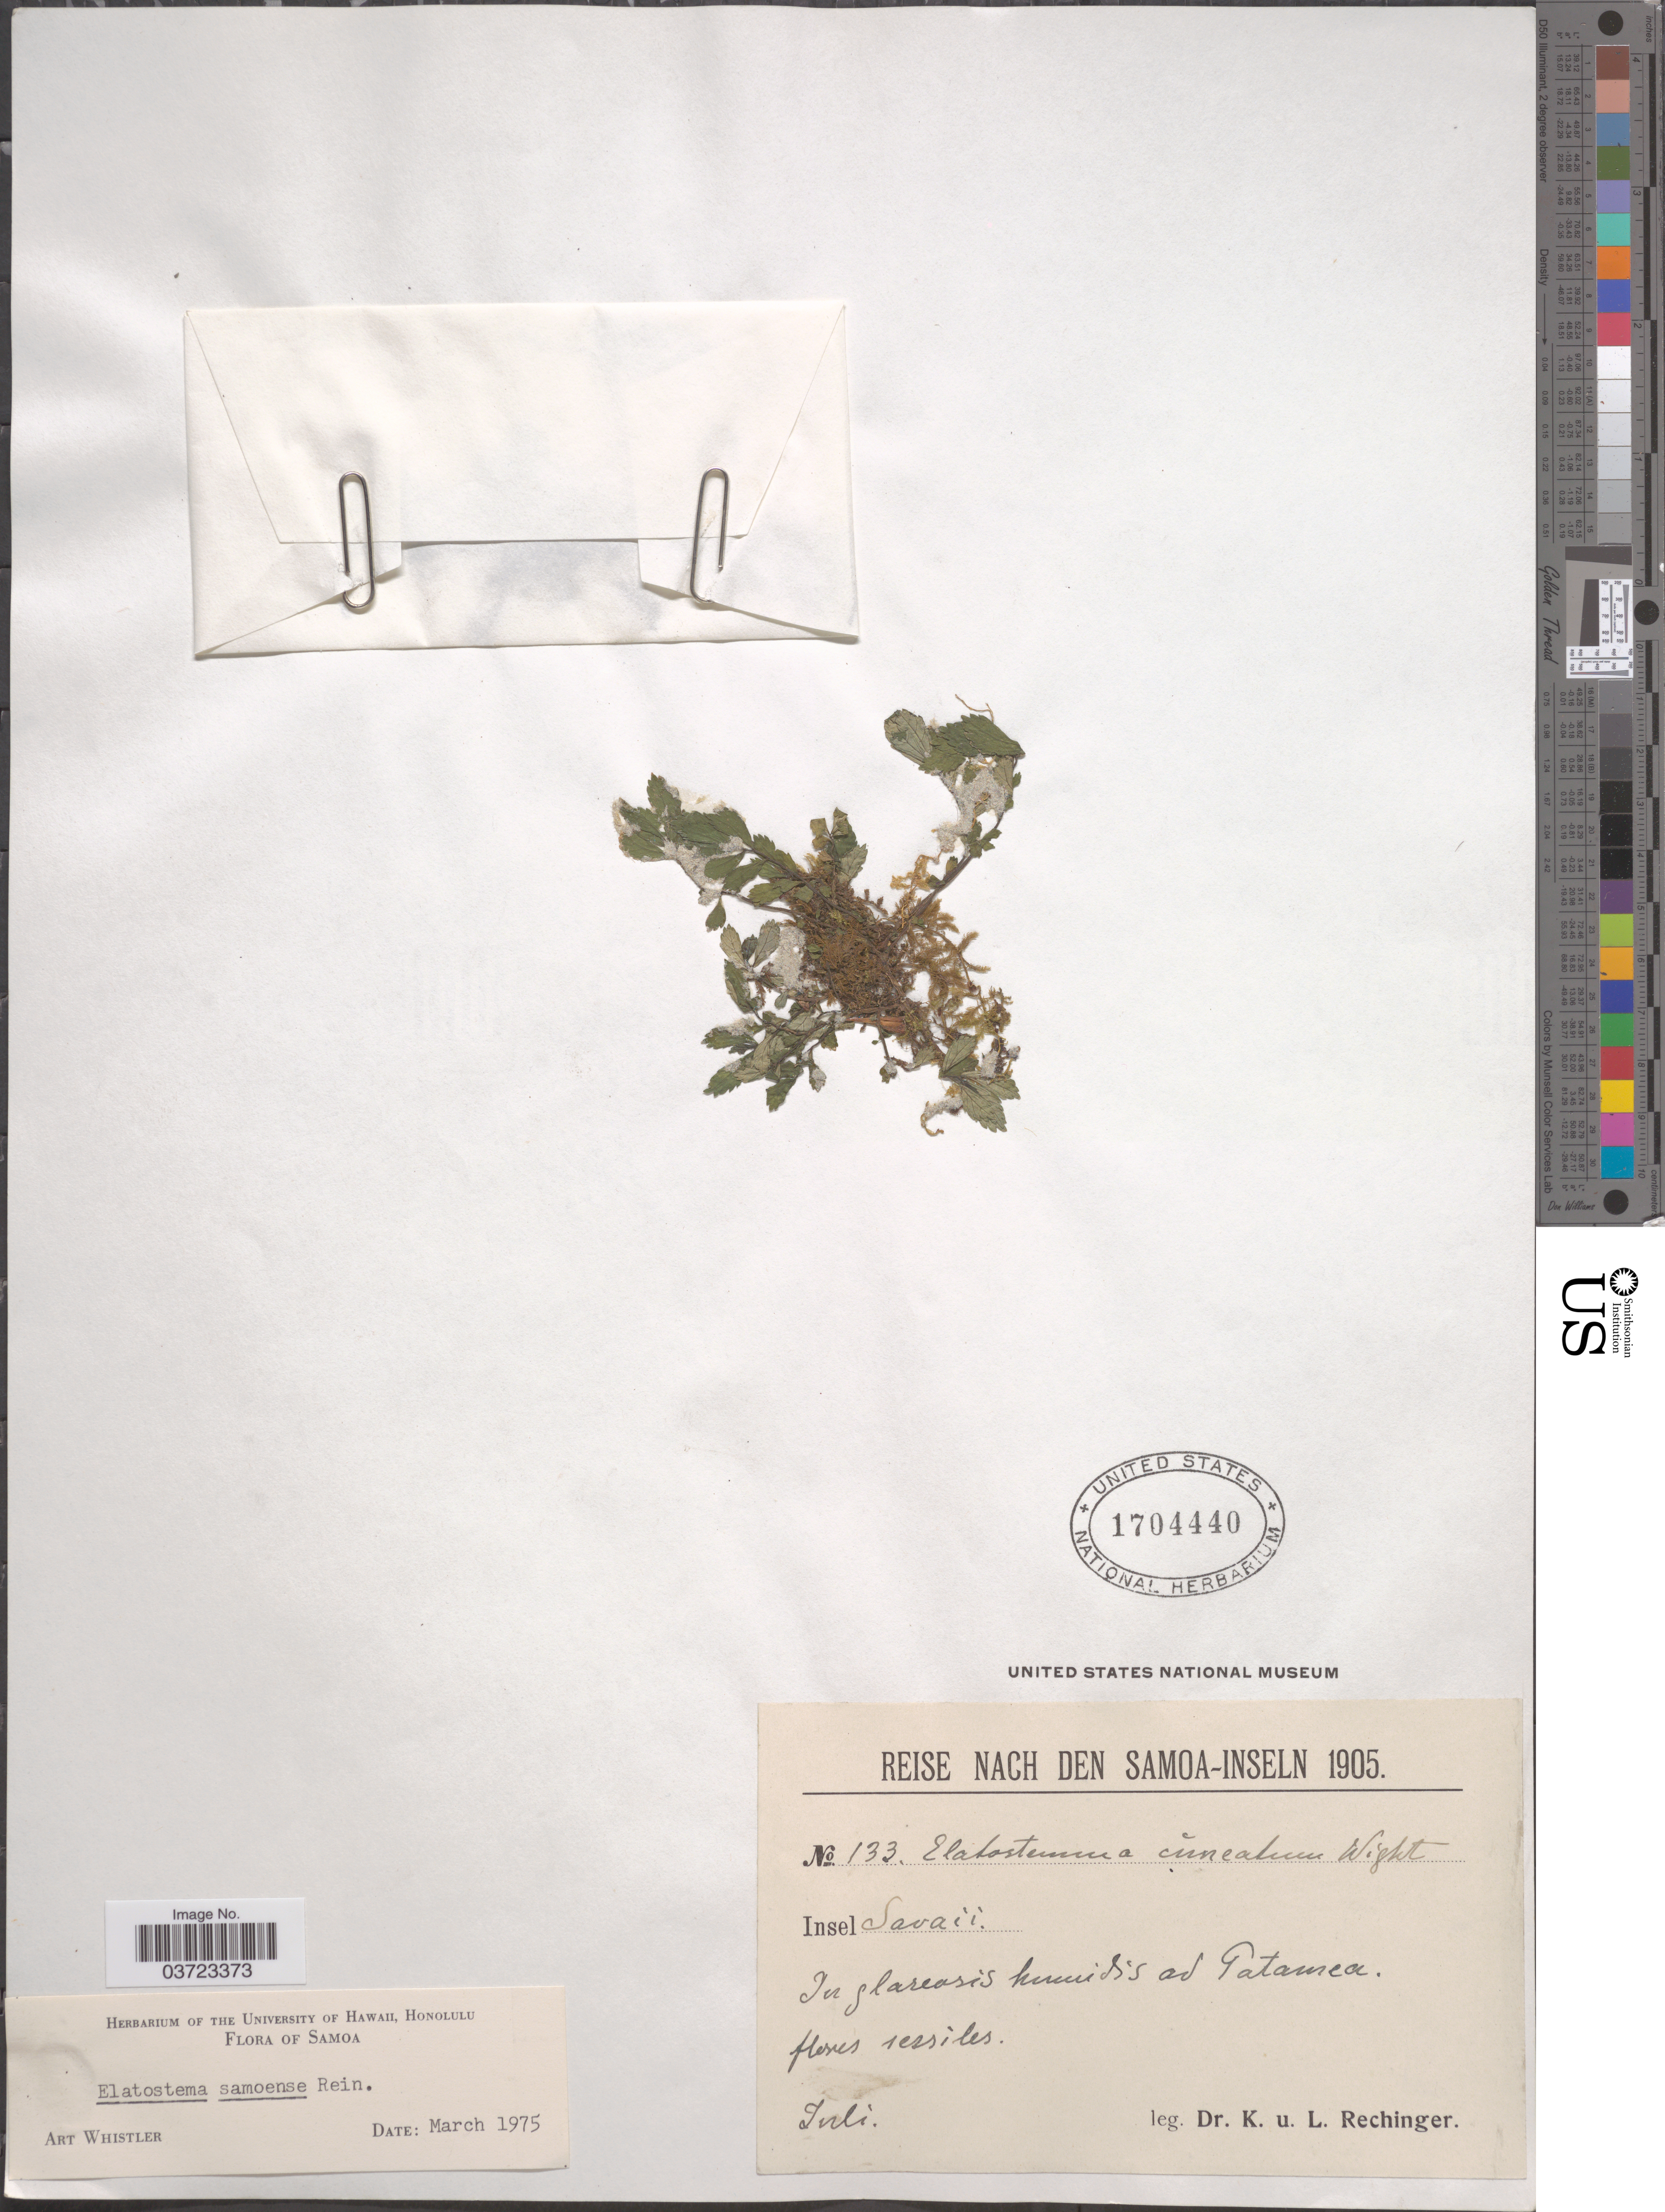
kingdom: Plantae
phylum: Tracheophyta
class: Magnoliopsida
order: Rosales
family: Urticaceae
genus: Elatostema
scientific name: Elatostema cuneatum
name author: Wight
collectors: K. Rechinger & L. Rechinger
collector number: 133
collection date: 1905-07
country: Samoa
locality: Samoa-Inseln. Insel Savaii. In glareosis humidis ad Patamea.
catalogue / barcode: US 1704440